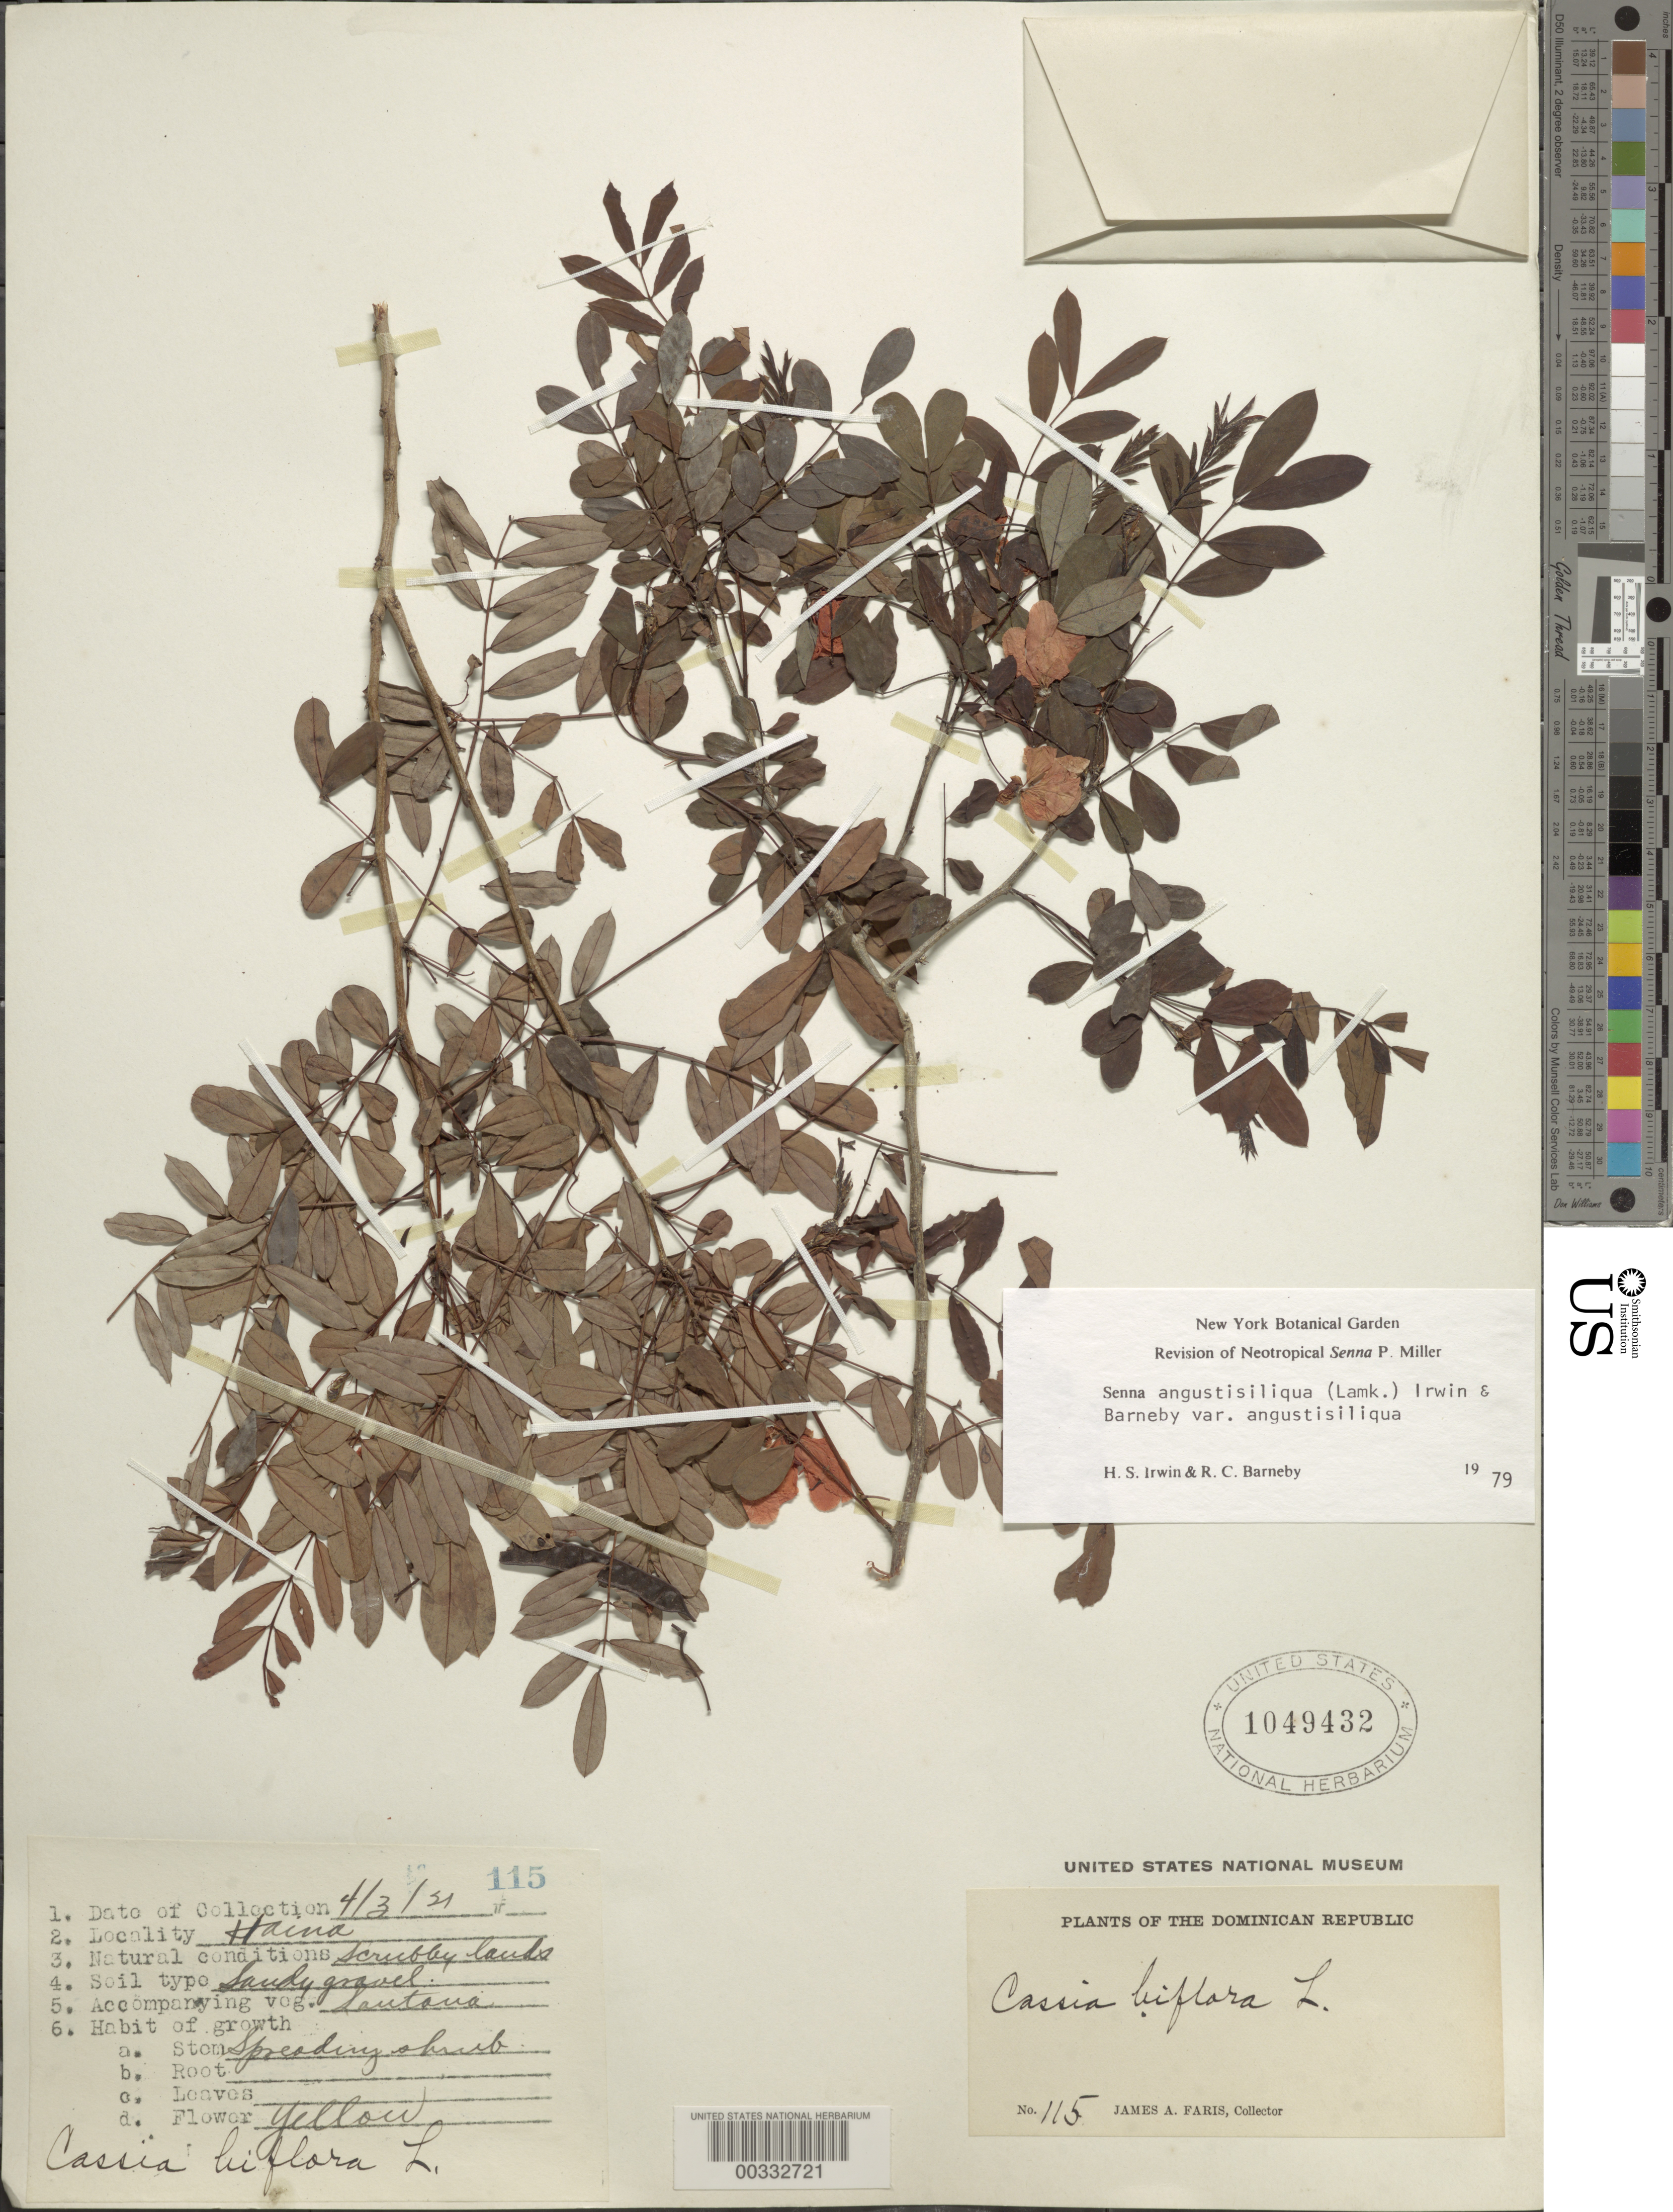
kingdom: Plantae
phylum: Tracheophyta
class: Magnoliopsida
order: Fabales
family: Fabaceae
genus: Senna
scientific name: Senna angustisiliqua var. angustisiliqua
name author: (Lam.) H.S. Irwin & Barneby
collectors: J. Faris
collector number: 115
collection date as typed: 04 Mar 1921 or 03 Apr 1921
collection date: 1921-03-04 or 1921-04-03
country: Dominican Republic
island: Hispaniola Island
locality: Haina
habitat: Sandy gravel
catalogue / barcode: US 1049432